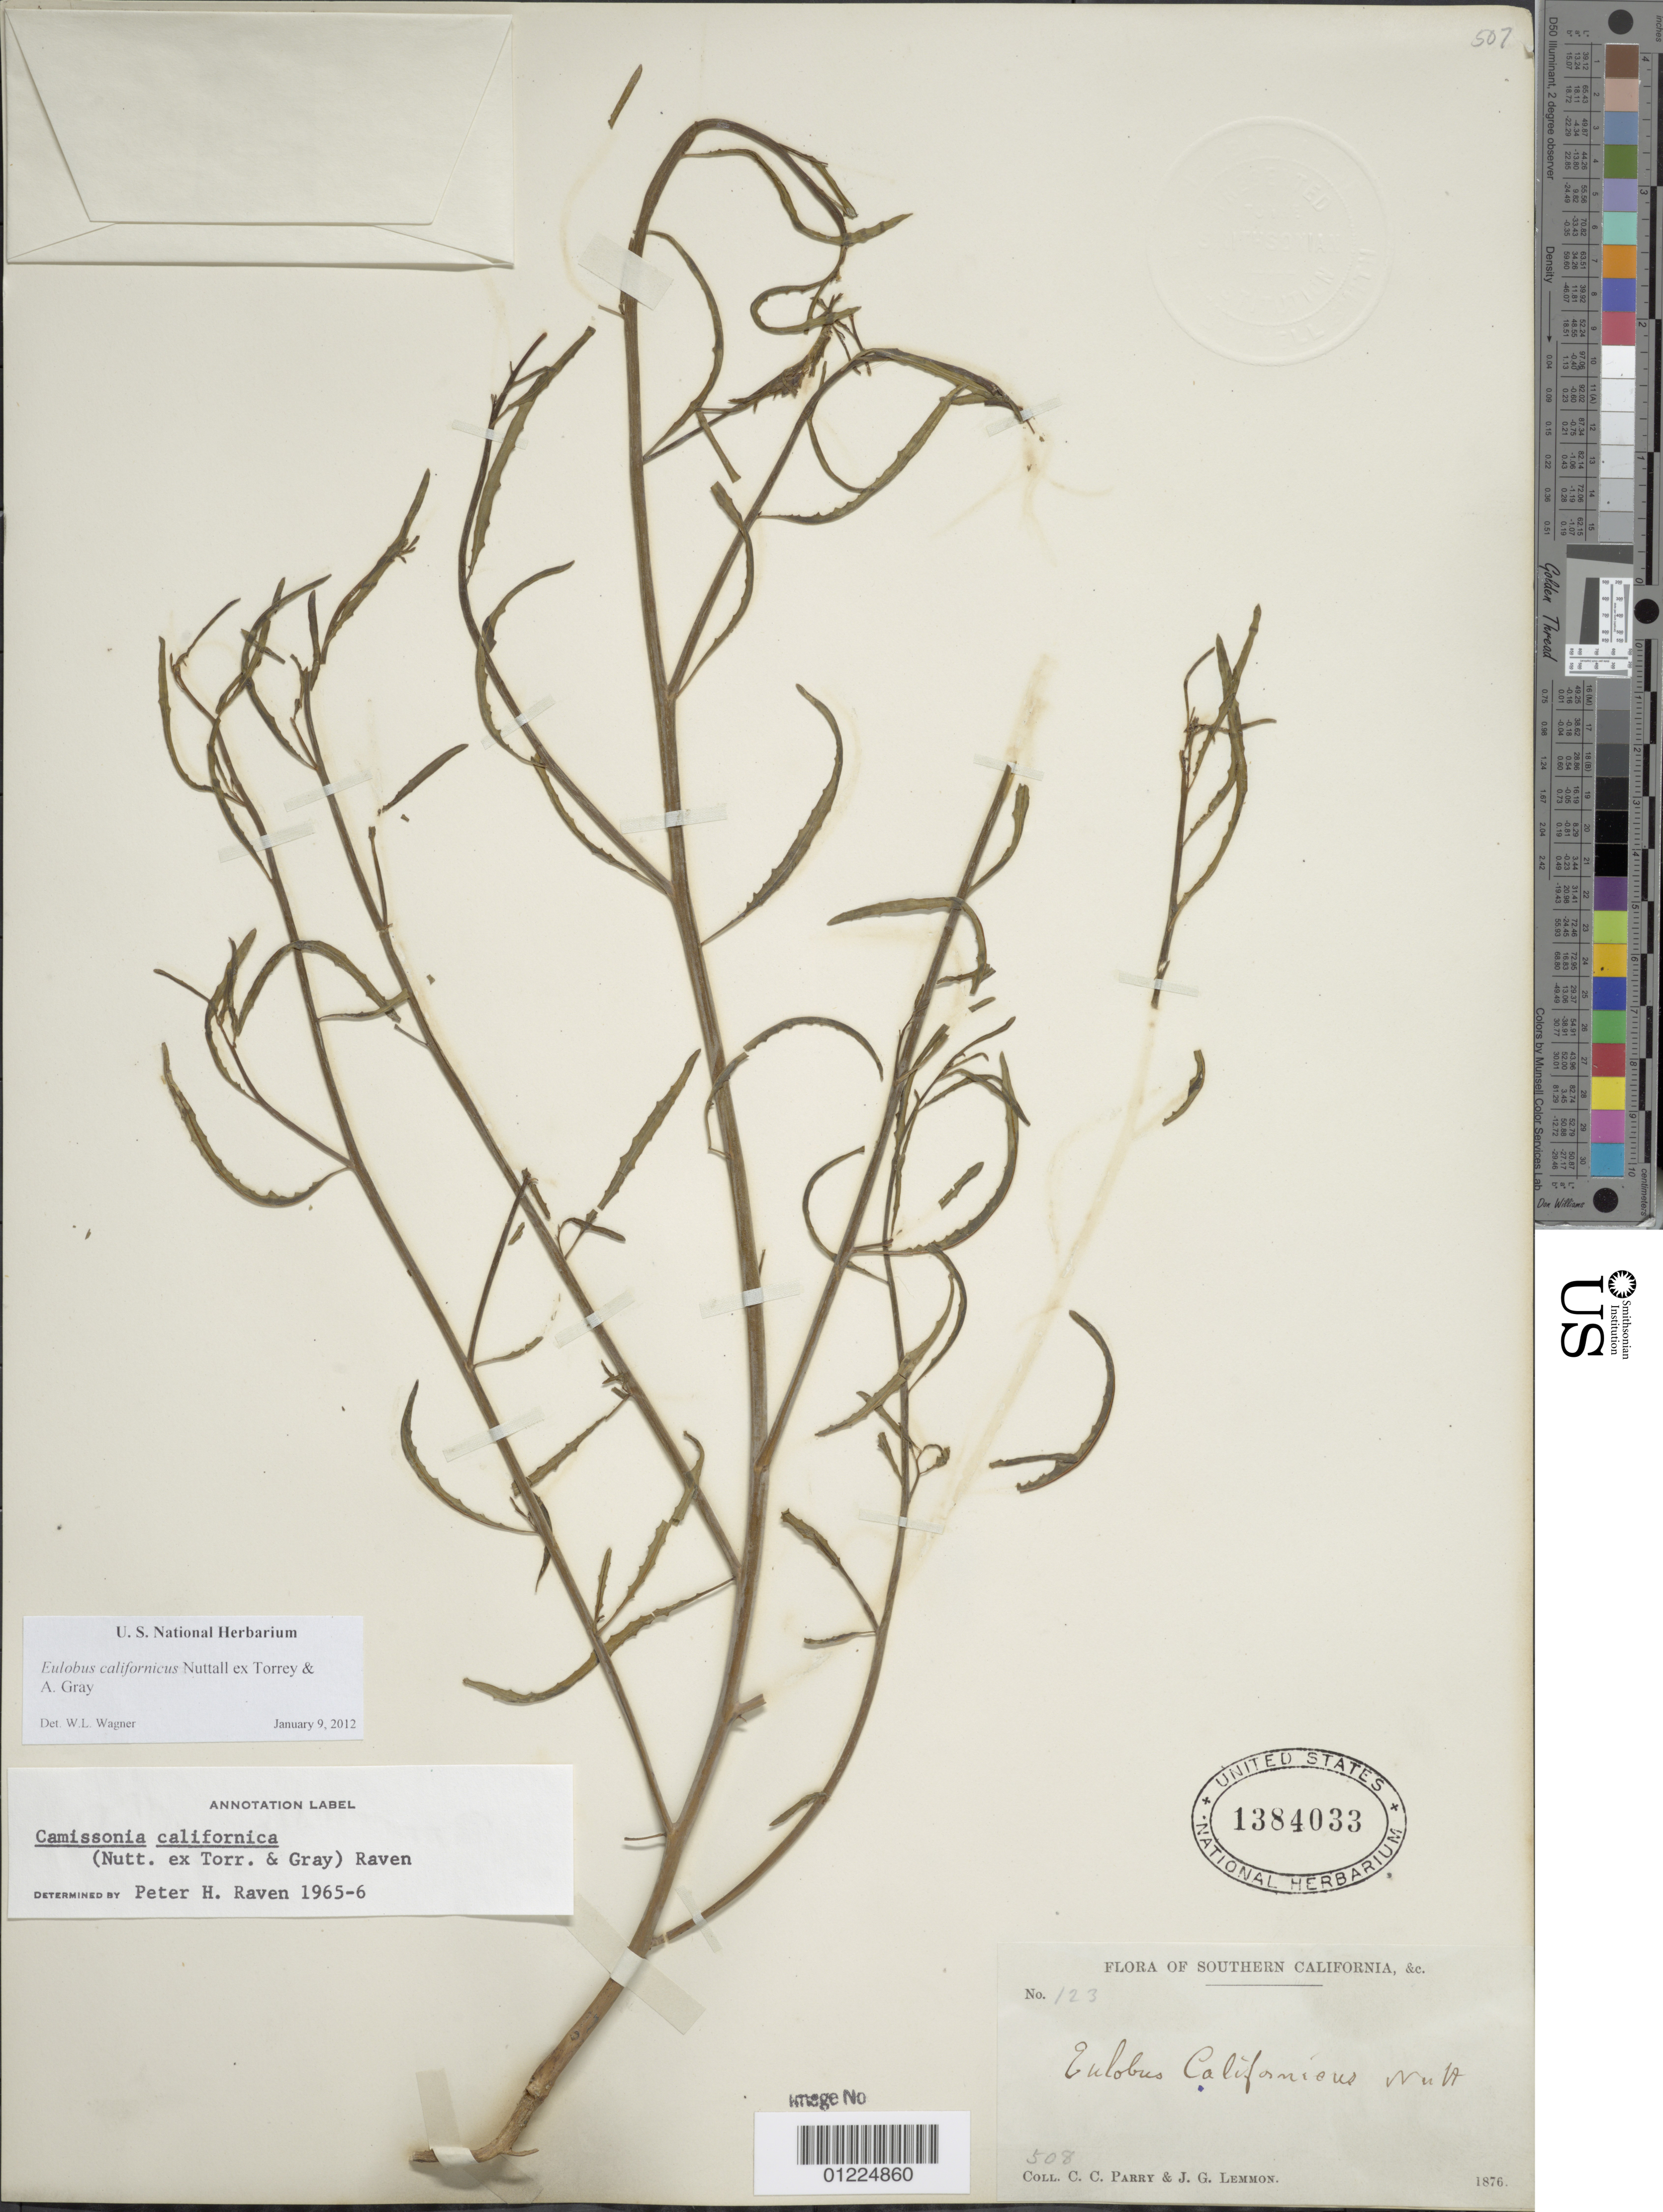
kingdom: Plantae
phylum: Tracheophyta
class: Magnoliopsida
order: Myrtales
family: Onagraceae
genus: Eulobus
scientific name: Eulobus californicus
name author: Nutt. ex Torr. & A. Gray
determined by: Wagner, W. L., (BOT), Smithsonian Institution - National Museum of Natural History (UNITED STATES)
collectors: C. C. Parry & J. G. Lemmon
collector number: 123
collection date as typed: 1876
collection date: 1876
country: United States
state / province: California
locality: Southern California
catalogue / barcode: US 1384033